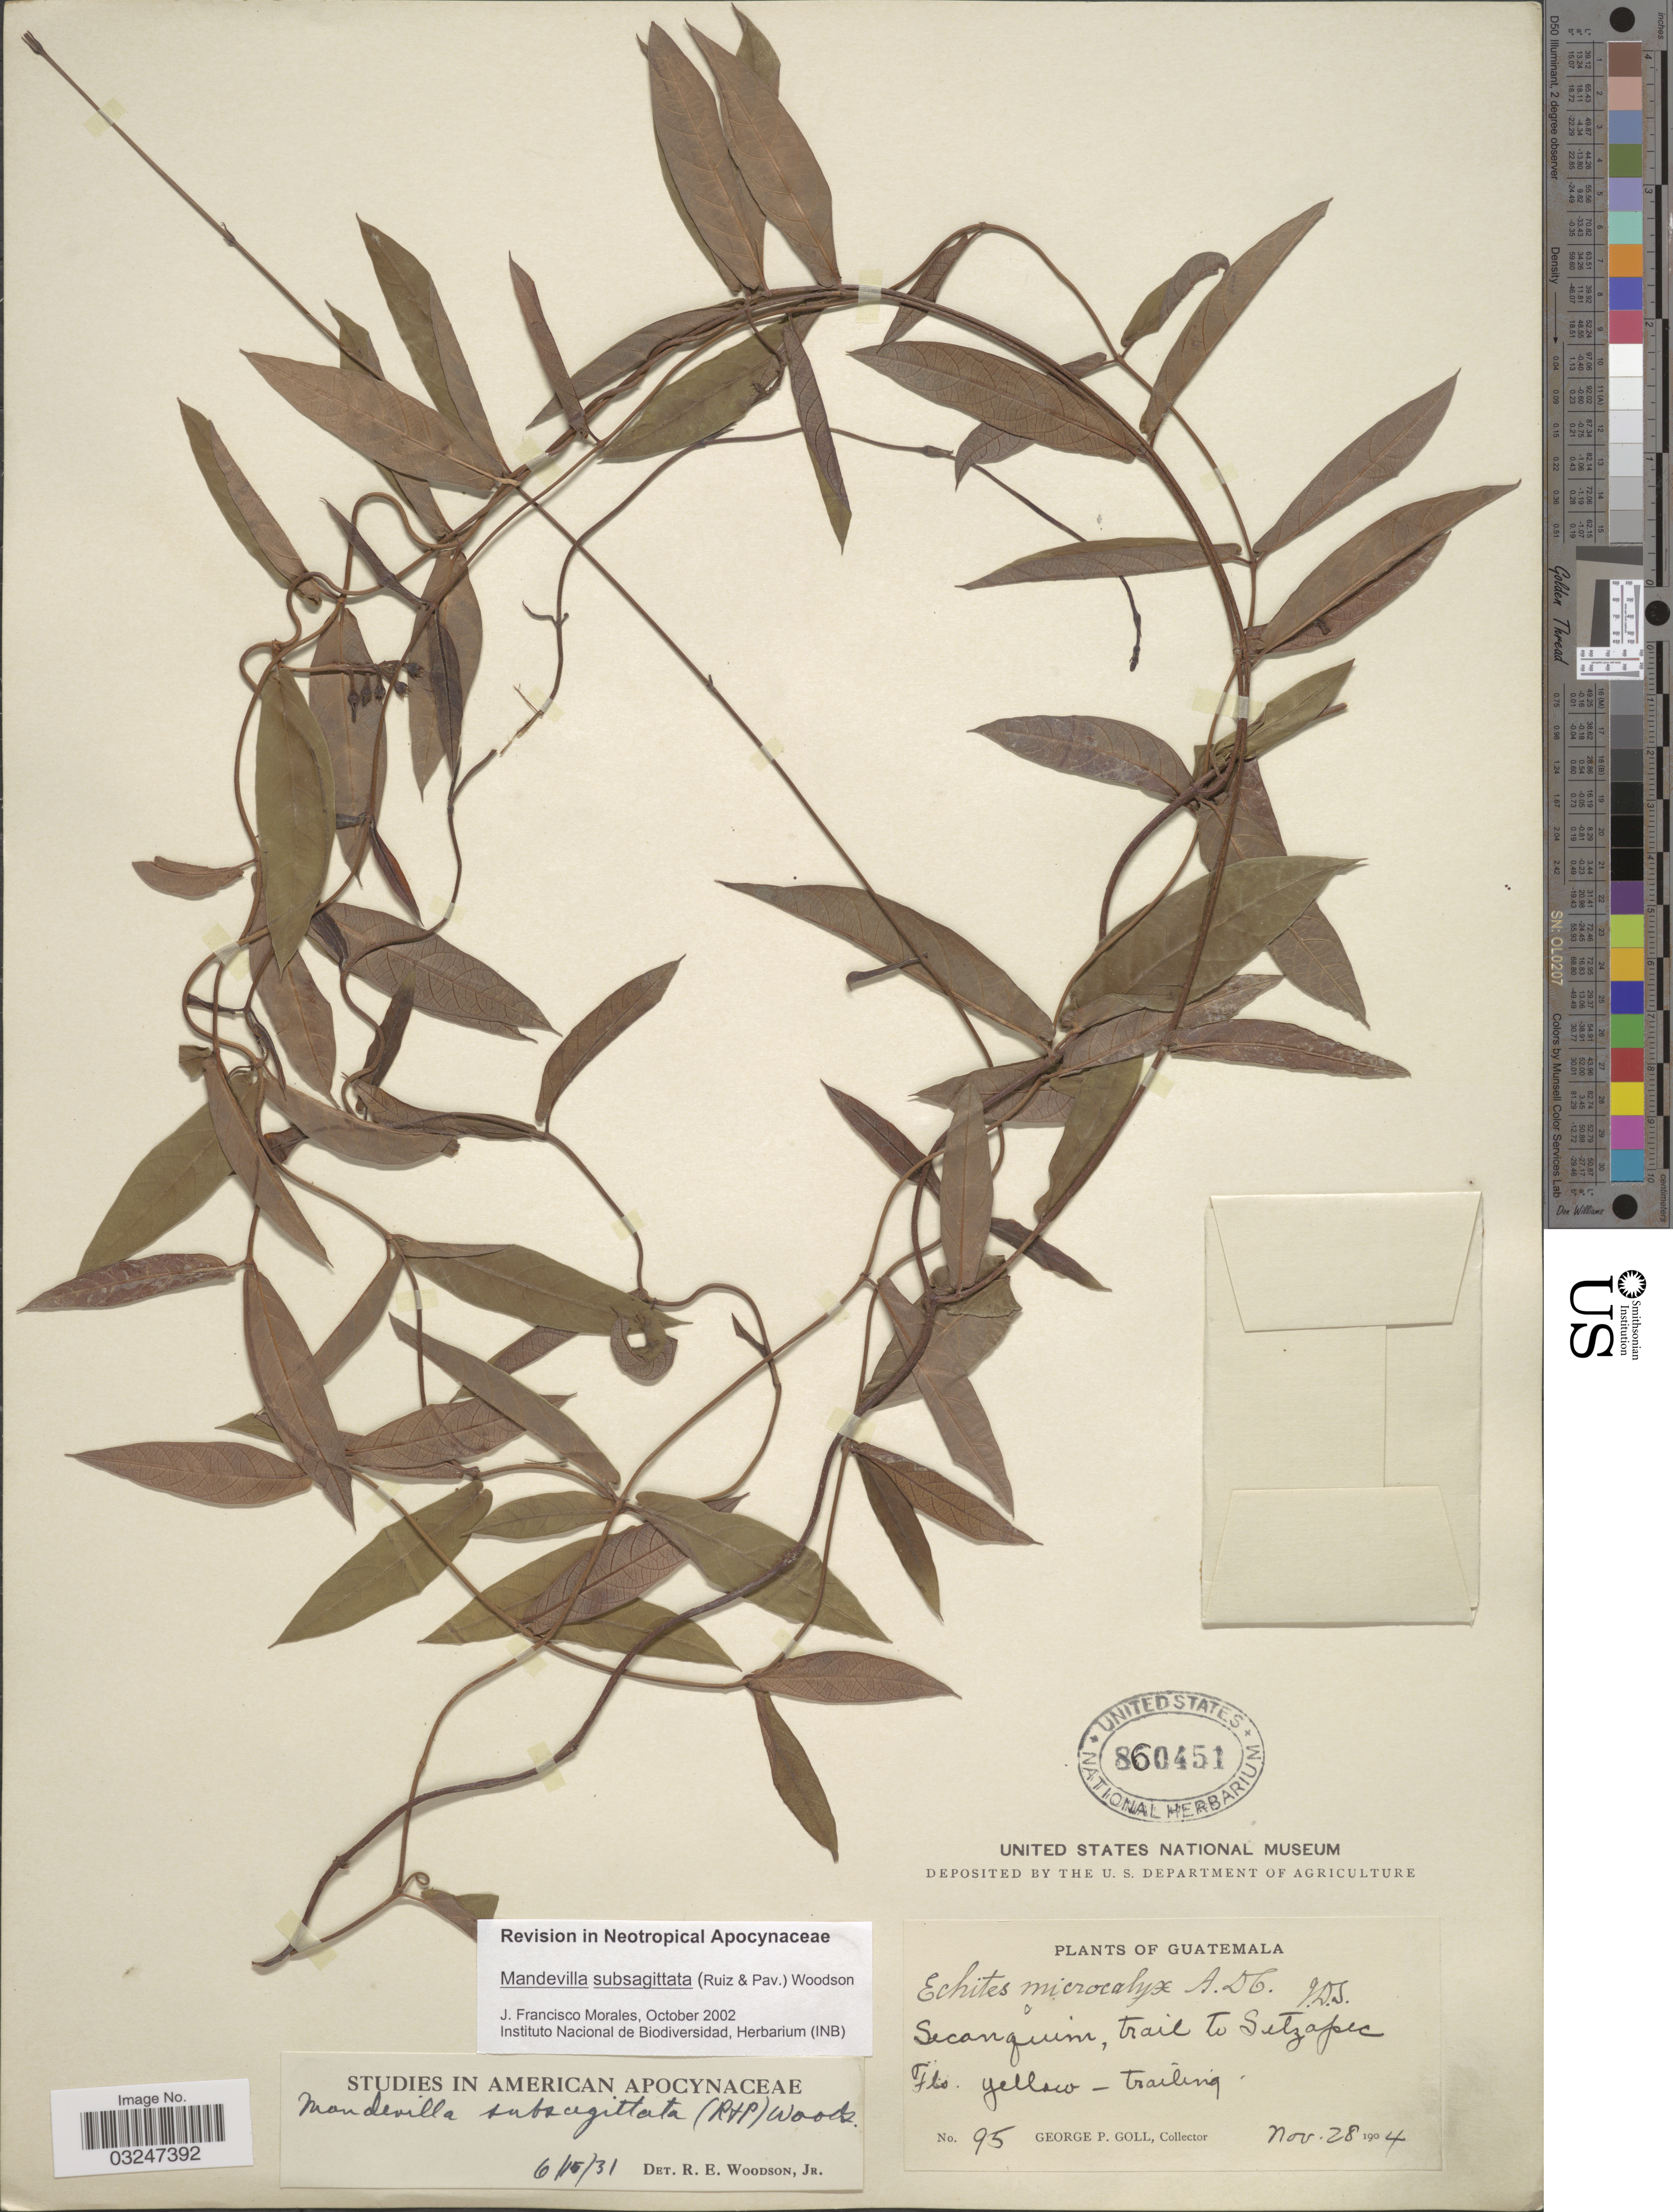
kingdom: Plantae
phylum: Tracheophyta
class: Magnoliopsida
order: Gentianales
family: Apocynaceae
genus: Mandevilla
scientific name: Mandevilla subsagittata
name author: (Ruiz & Pav.) Woodson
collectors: G. P. Goll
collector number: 95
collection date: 1904-11-28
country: Guatemala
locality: Secanquim, trail to Setzapec.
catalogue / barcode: US 860451